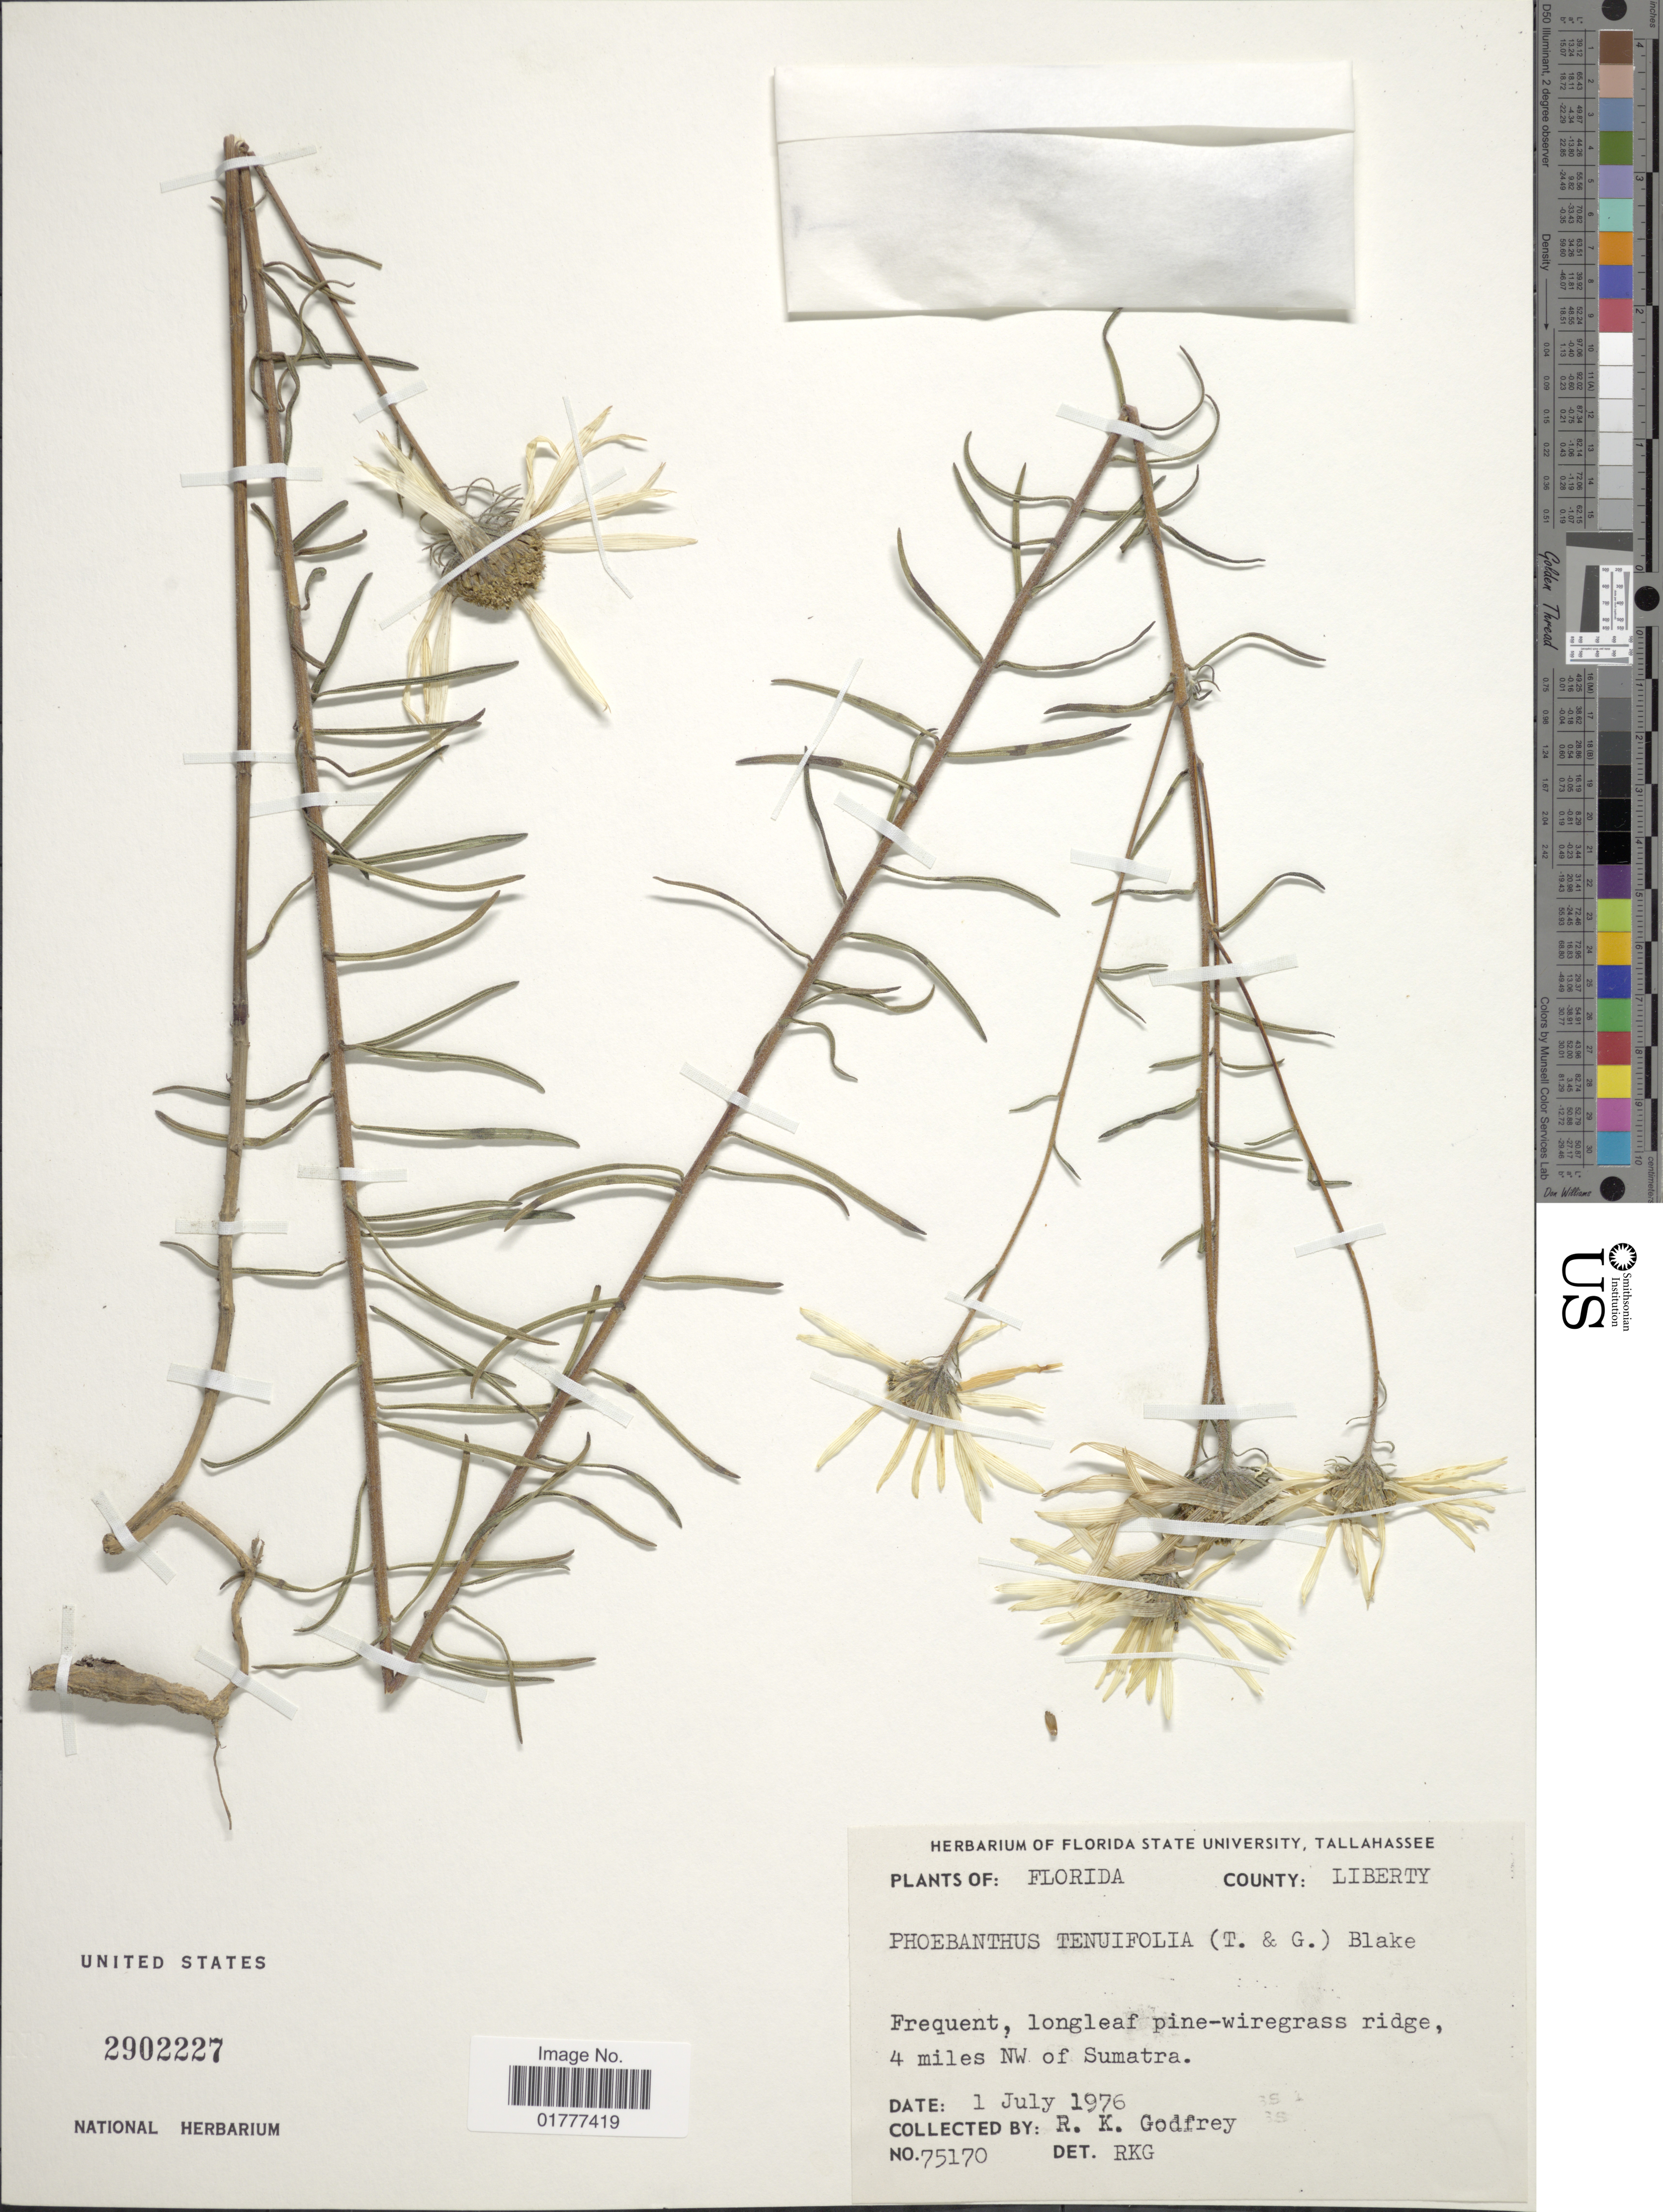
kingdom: Plantae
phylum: Tracheophyta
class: Magnoliopsida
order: Asterales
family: Asteraceae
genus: Phoebanthus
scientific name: Phoebanthus tenuifolius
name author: (Torr. & A. Gray) S.F. Blake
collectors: R. K. Godfrey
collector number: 75170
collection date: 1976-07-01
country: United States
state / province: Florida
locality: Coutny: Liberty, longleaf pine-wiregrass ridge, 4 miles NW of Sumatra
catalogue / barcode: US 2902227